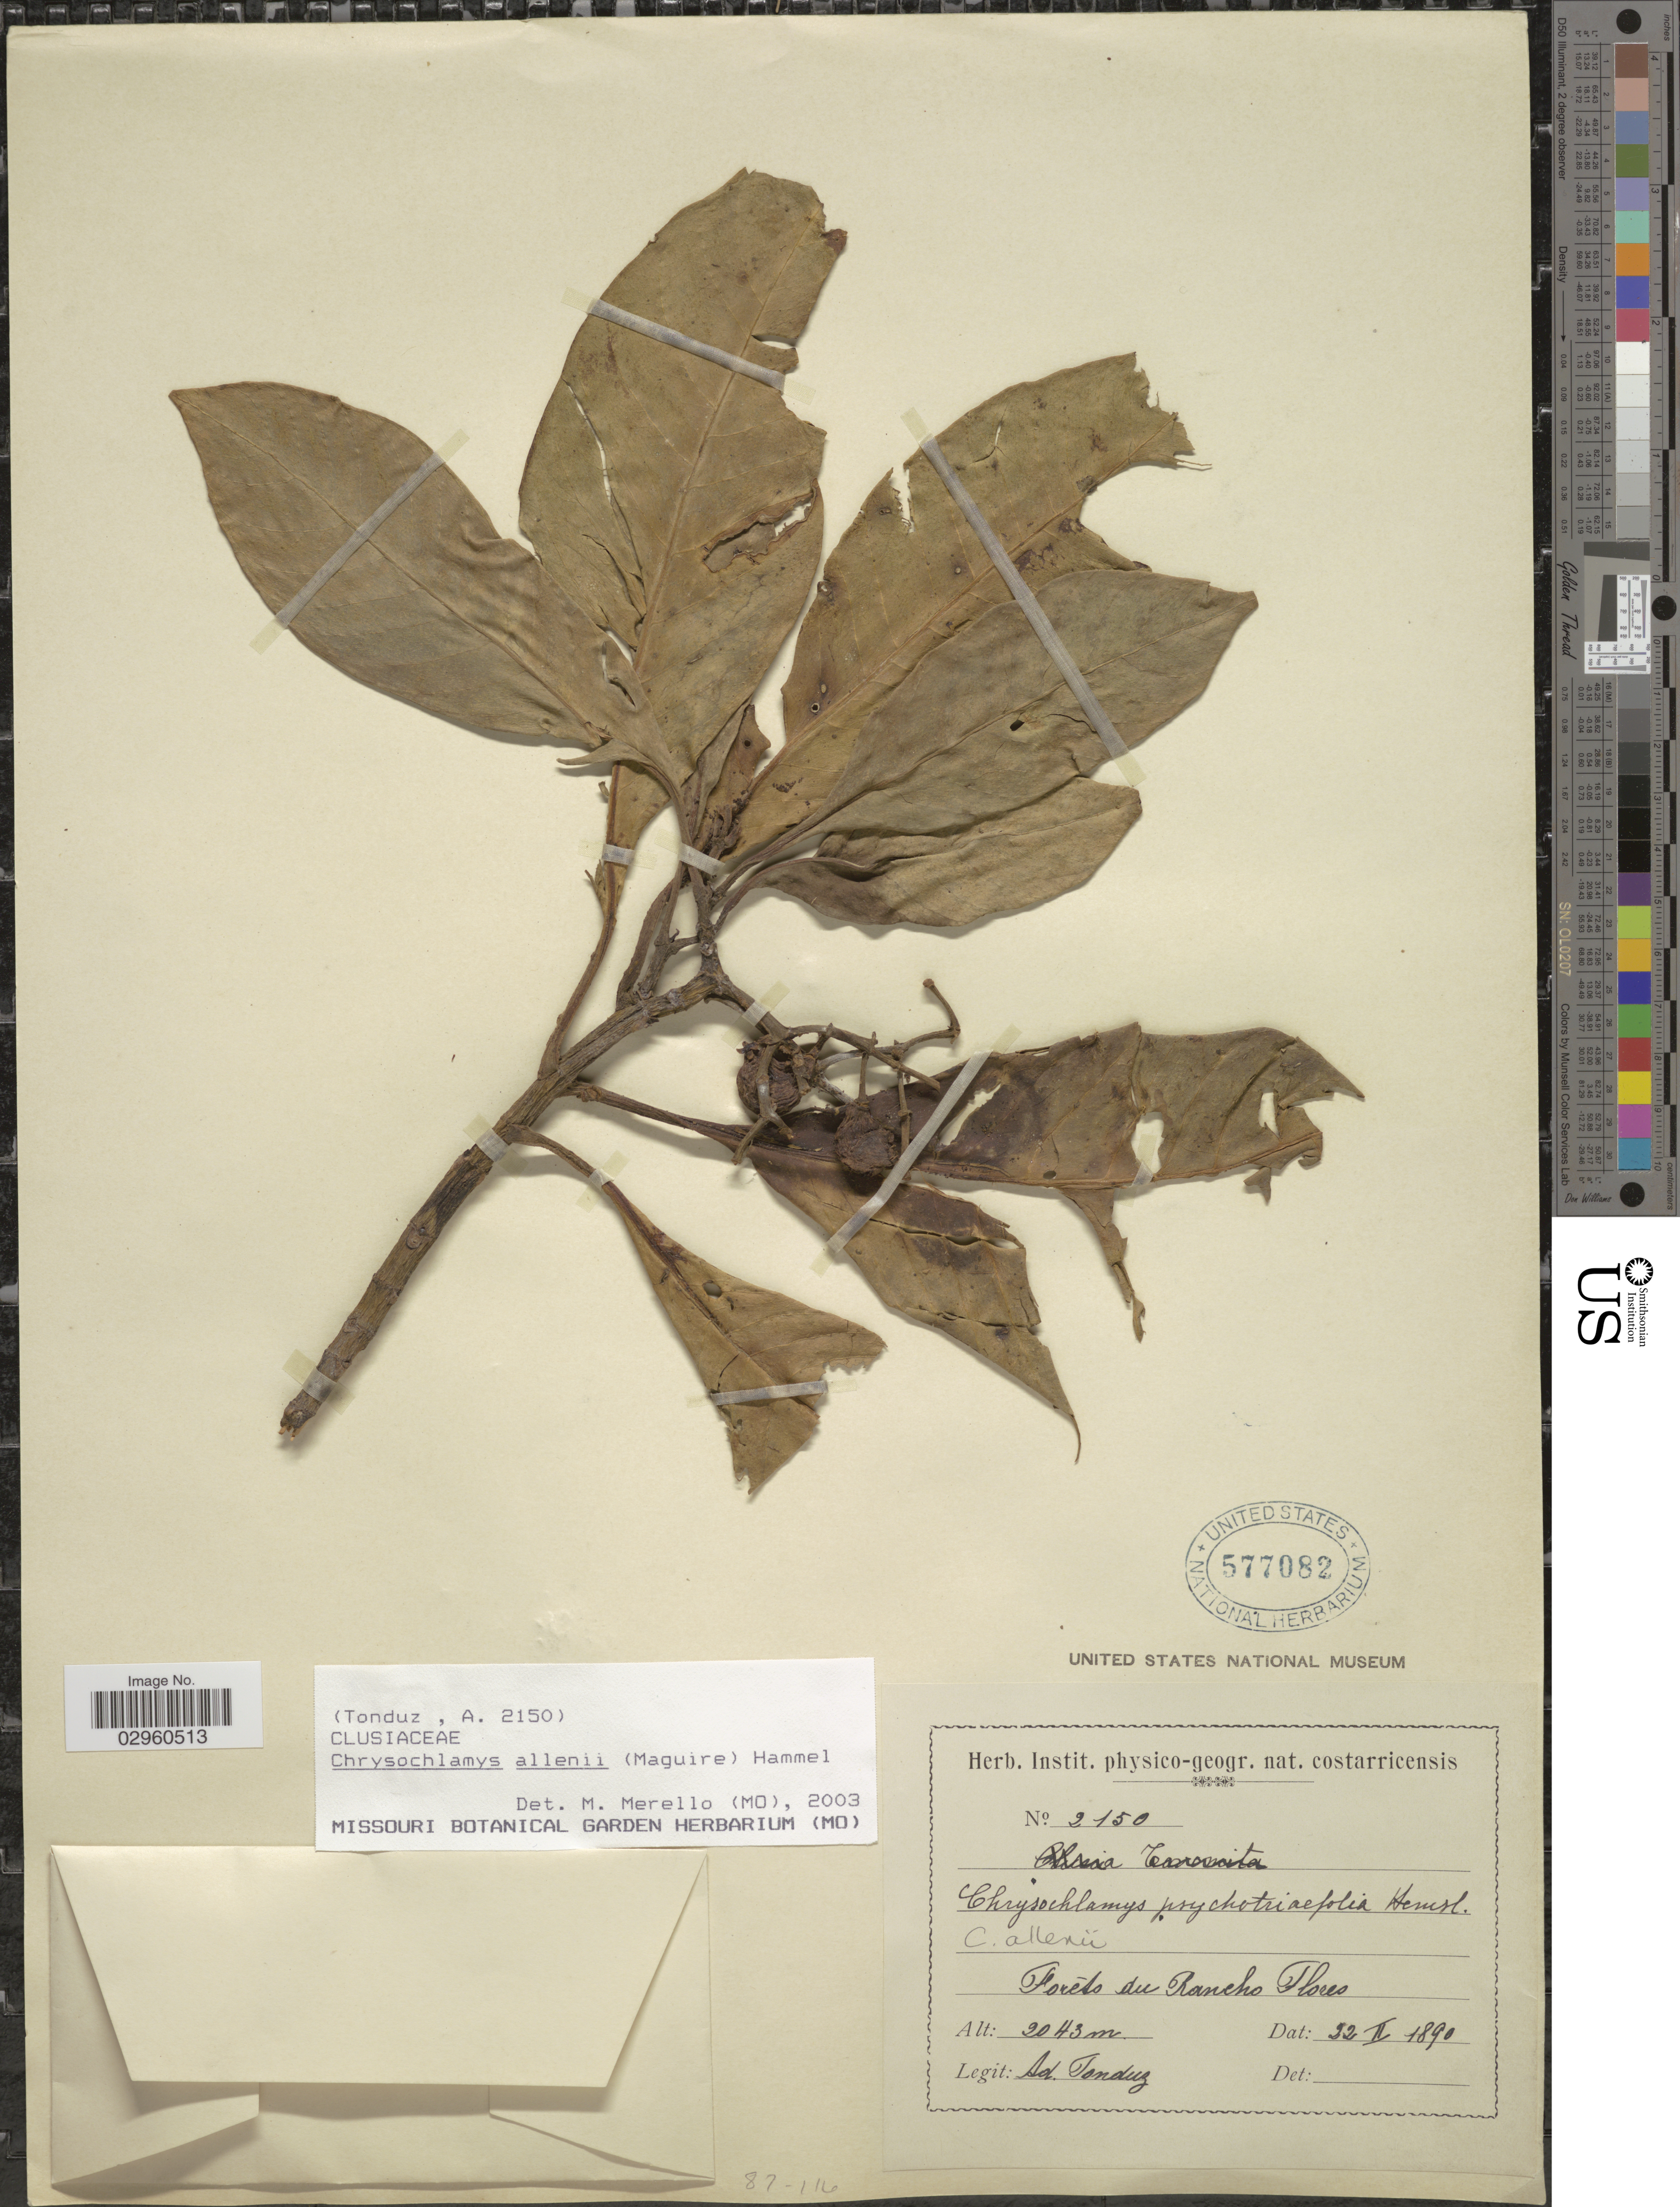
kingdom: Plantae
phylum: Tracheophyta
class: Magnoliopsida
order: Malpighiales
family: Clusiaceae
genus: Chrysochlamys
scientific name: Chrysochlamys allenii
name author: (Maguire) Hammel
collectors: A. Tonduz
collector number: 2150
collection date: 1890-02-22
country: Costa Rica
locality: Forêts du Rancho Flores.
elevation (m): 2043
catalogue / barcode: US 577082